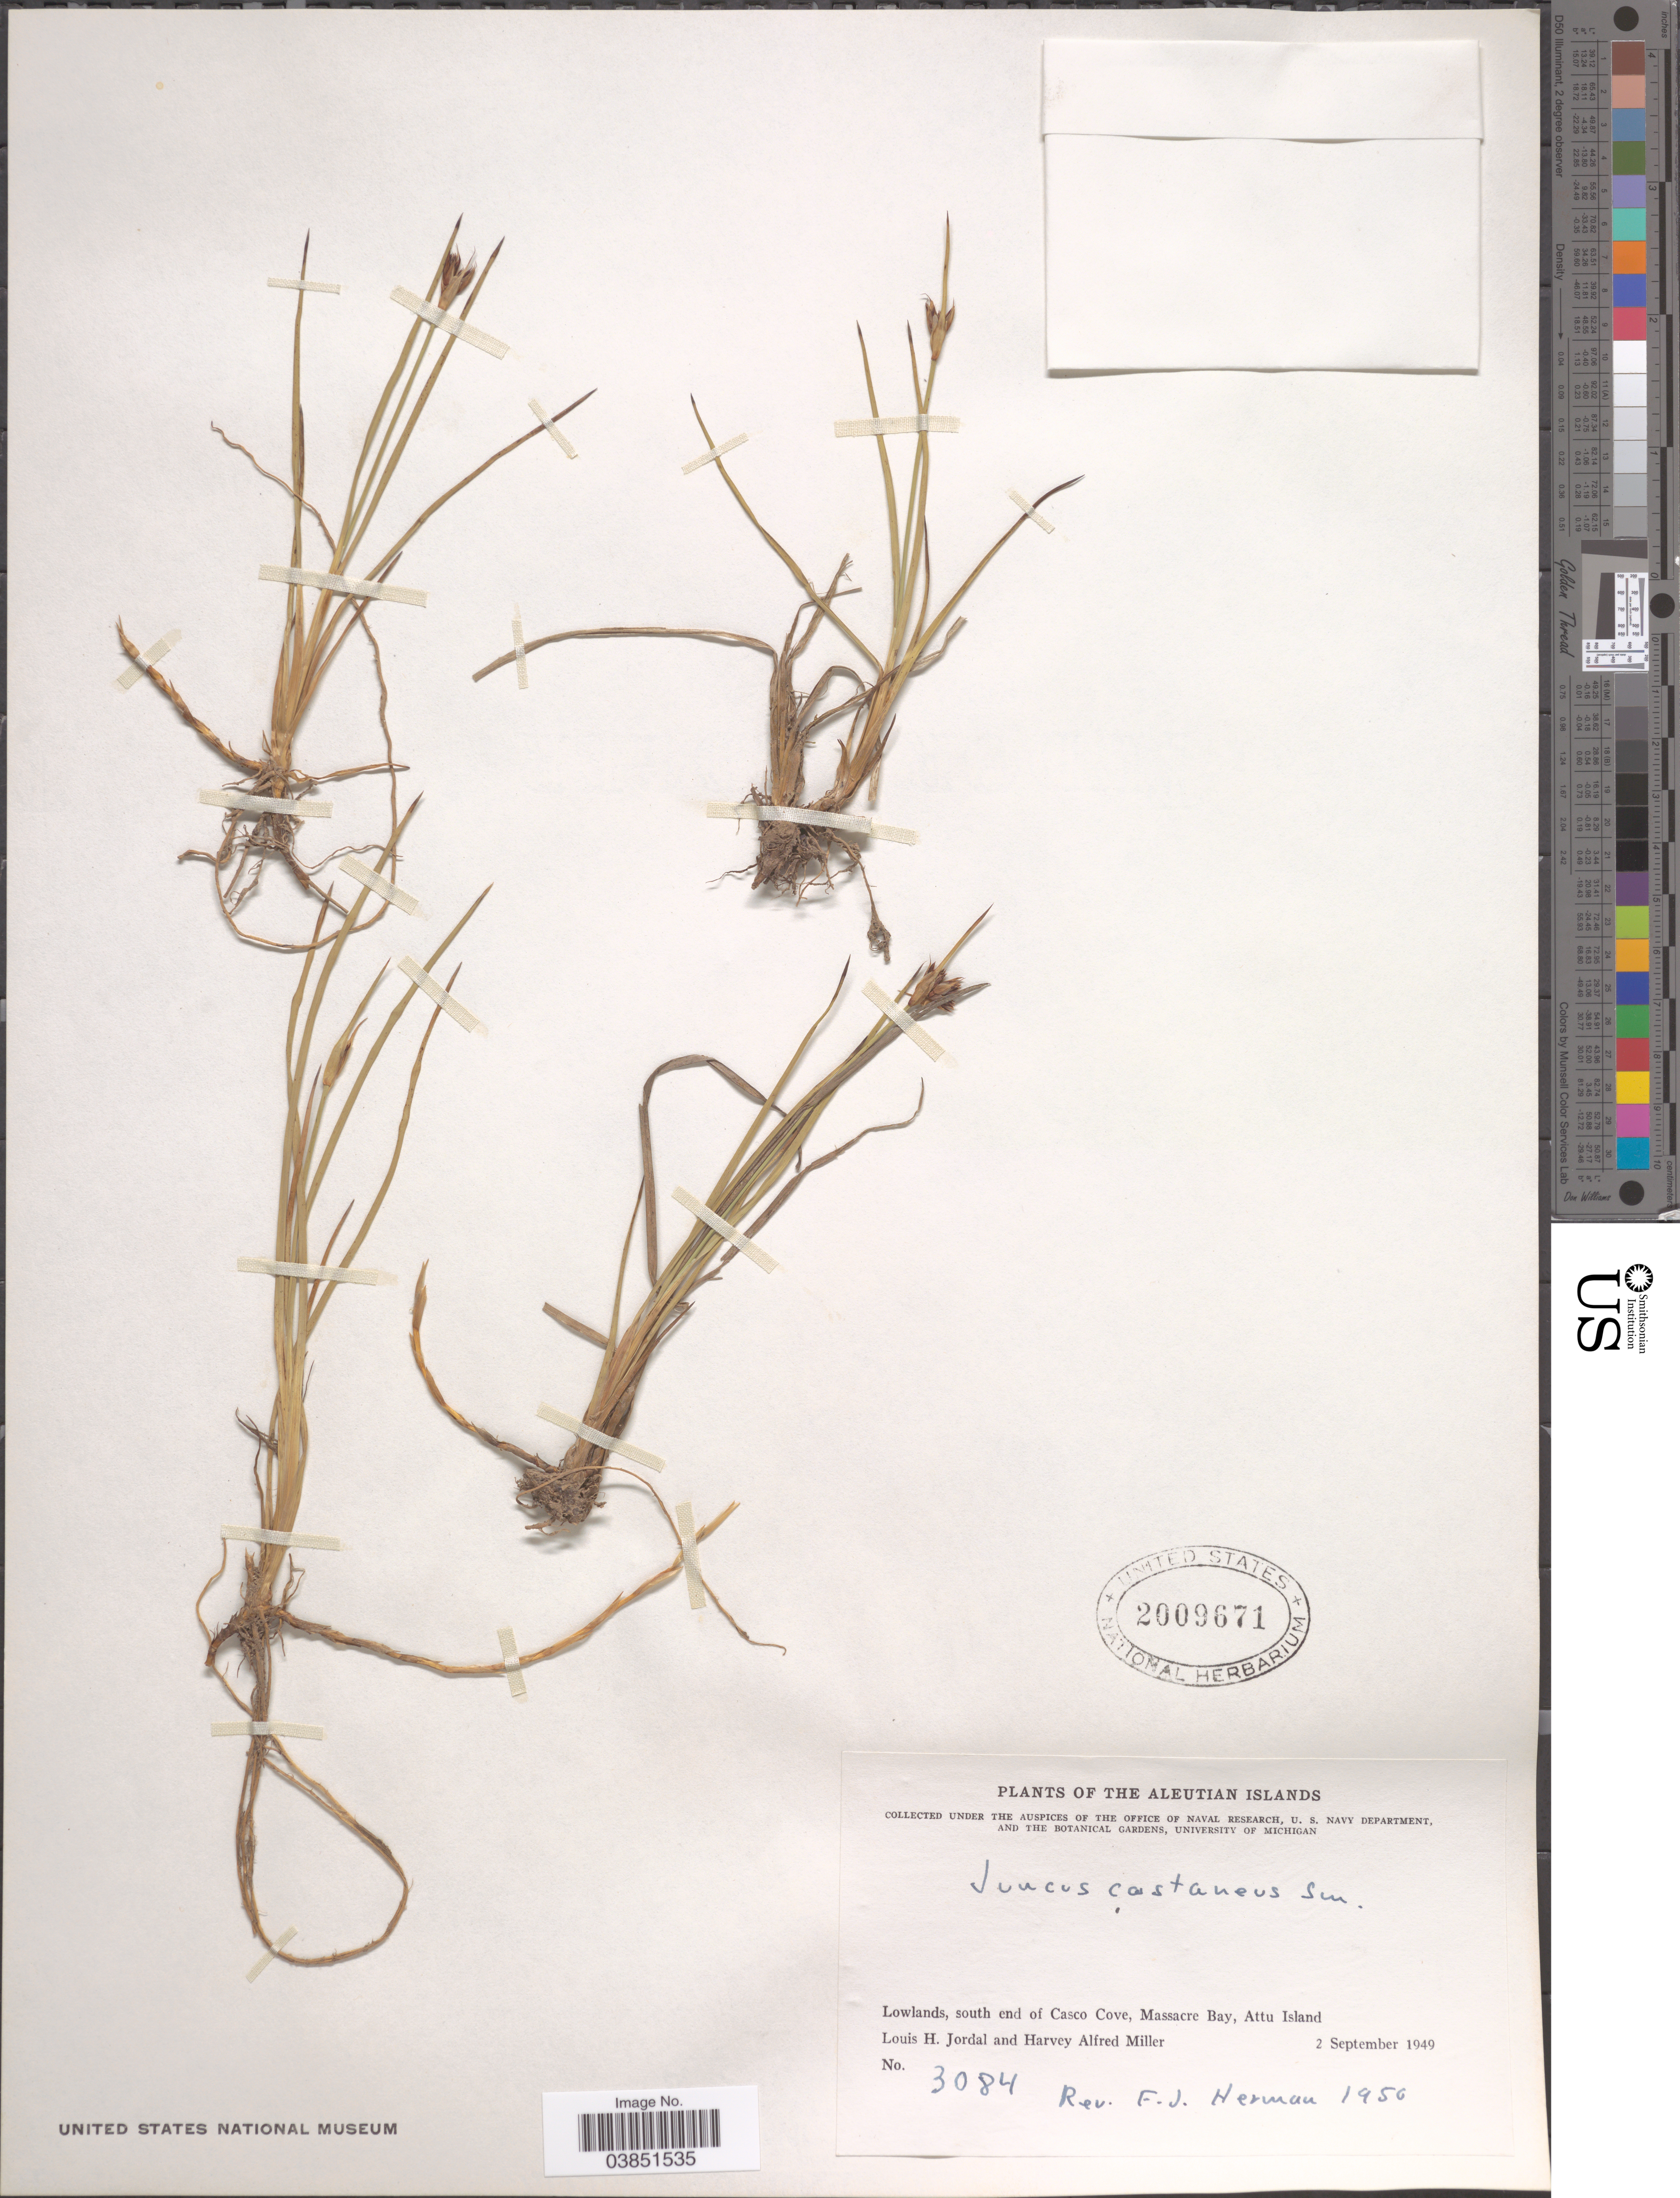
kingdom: Plantae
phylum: Tracheophyta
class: Liliopsida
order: Poales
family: Juncaceae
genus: Juncus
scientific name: Juncus castaneus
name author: Sm.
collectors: L. Jordal & H. A. Miller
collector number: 3084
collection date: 1949-09-02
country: United States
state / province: Alaska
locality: The Aleutian Islands. Lowlands, south end of Casco Cove, Massacre Bay, Attu Island.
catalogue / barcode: US 2009671